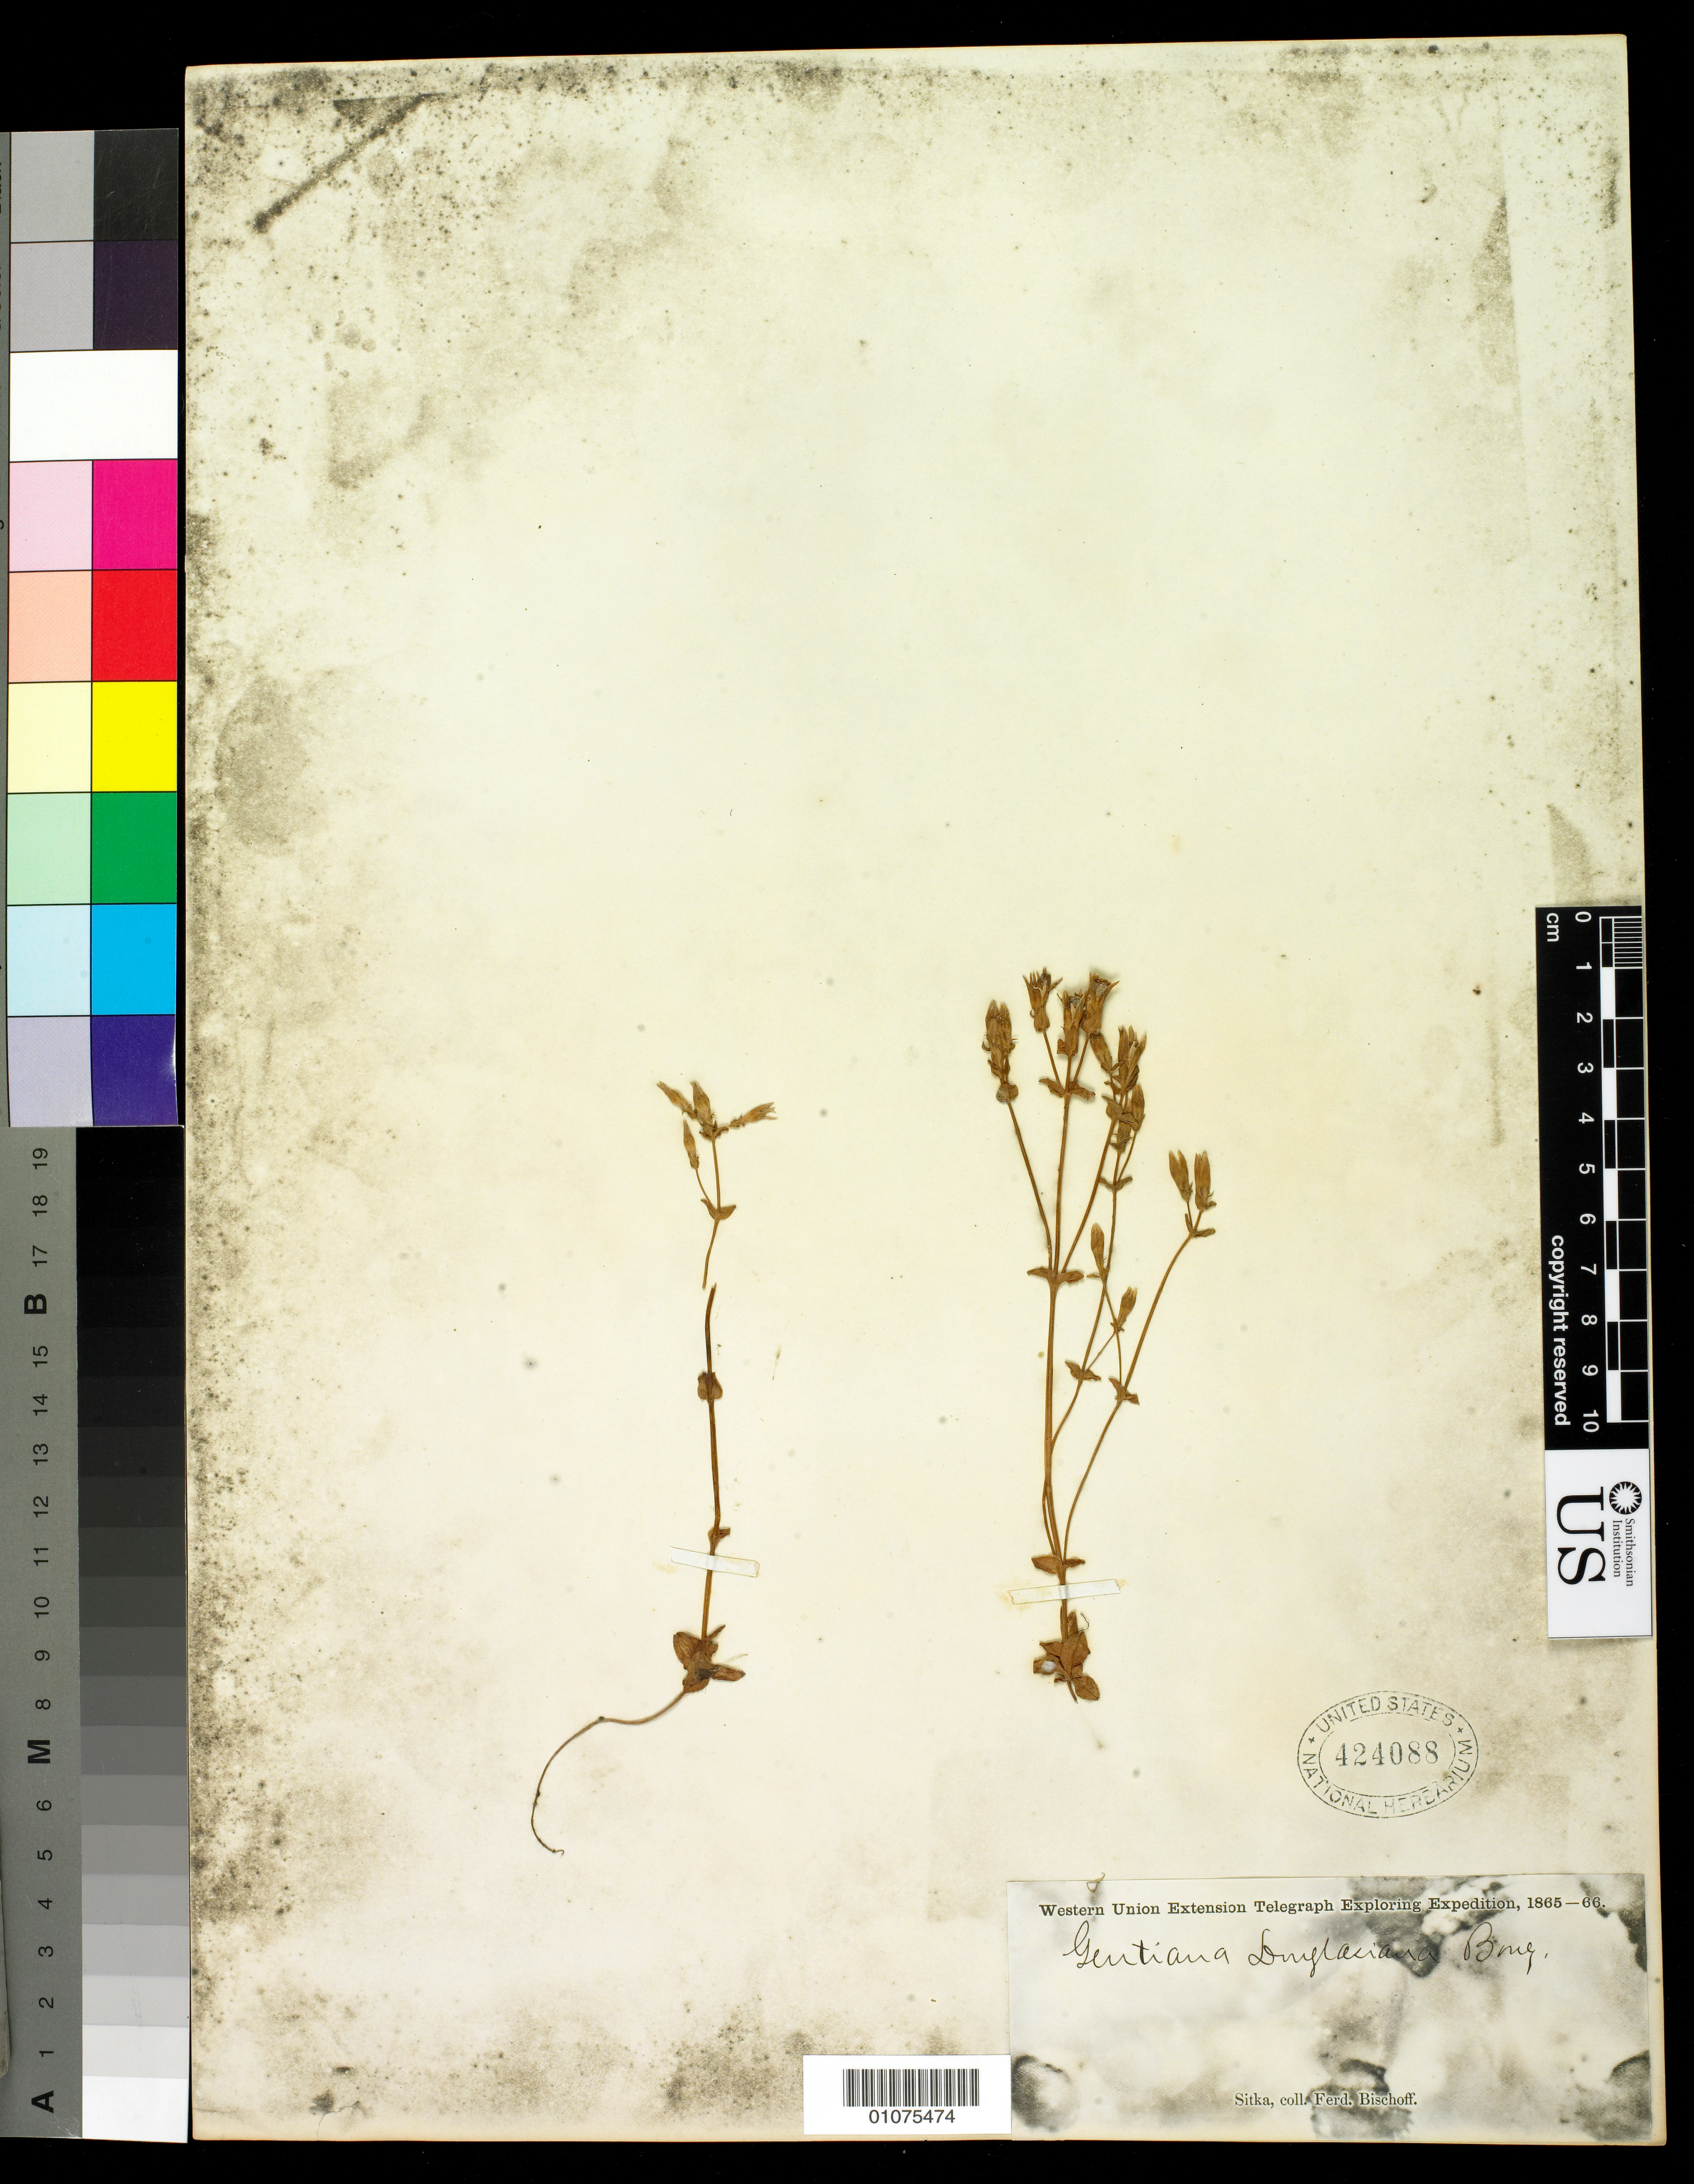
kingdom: Plantae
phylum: Tracheophyta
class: Magnoliopsida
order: Gentianales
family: Gentianaceae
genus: Gentiana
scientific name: Gentiana douglasiana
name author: Bong.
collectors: F. Bischoff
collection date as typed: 1865 to -- --- 1866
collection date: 1865/1866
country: United States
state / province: Alaska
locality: Sitka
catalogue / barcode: US 424088